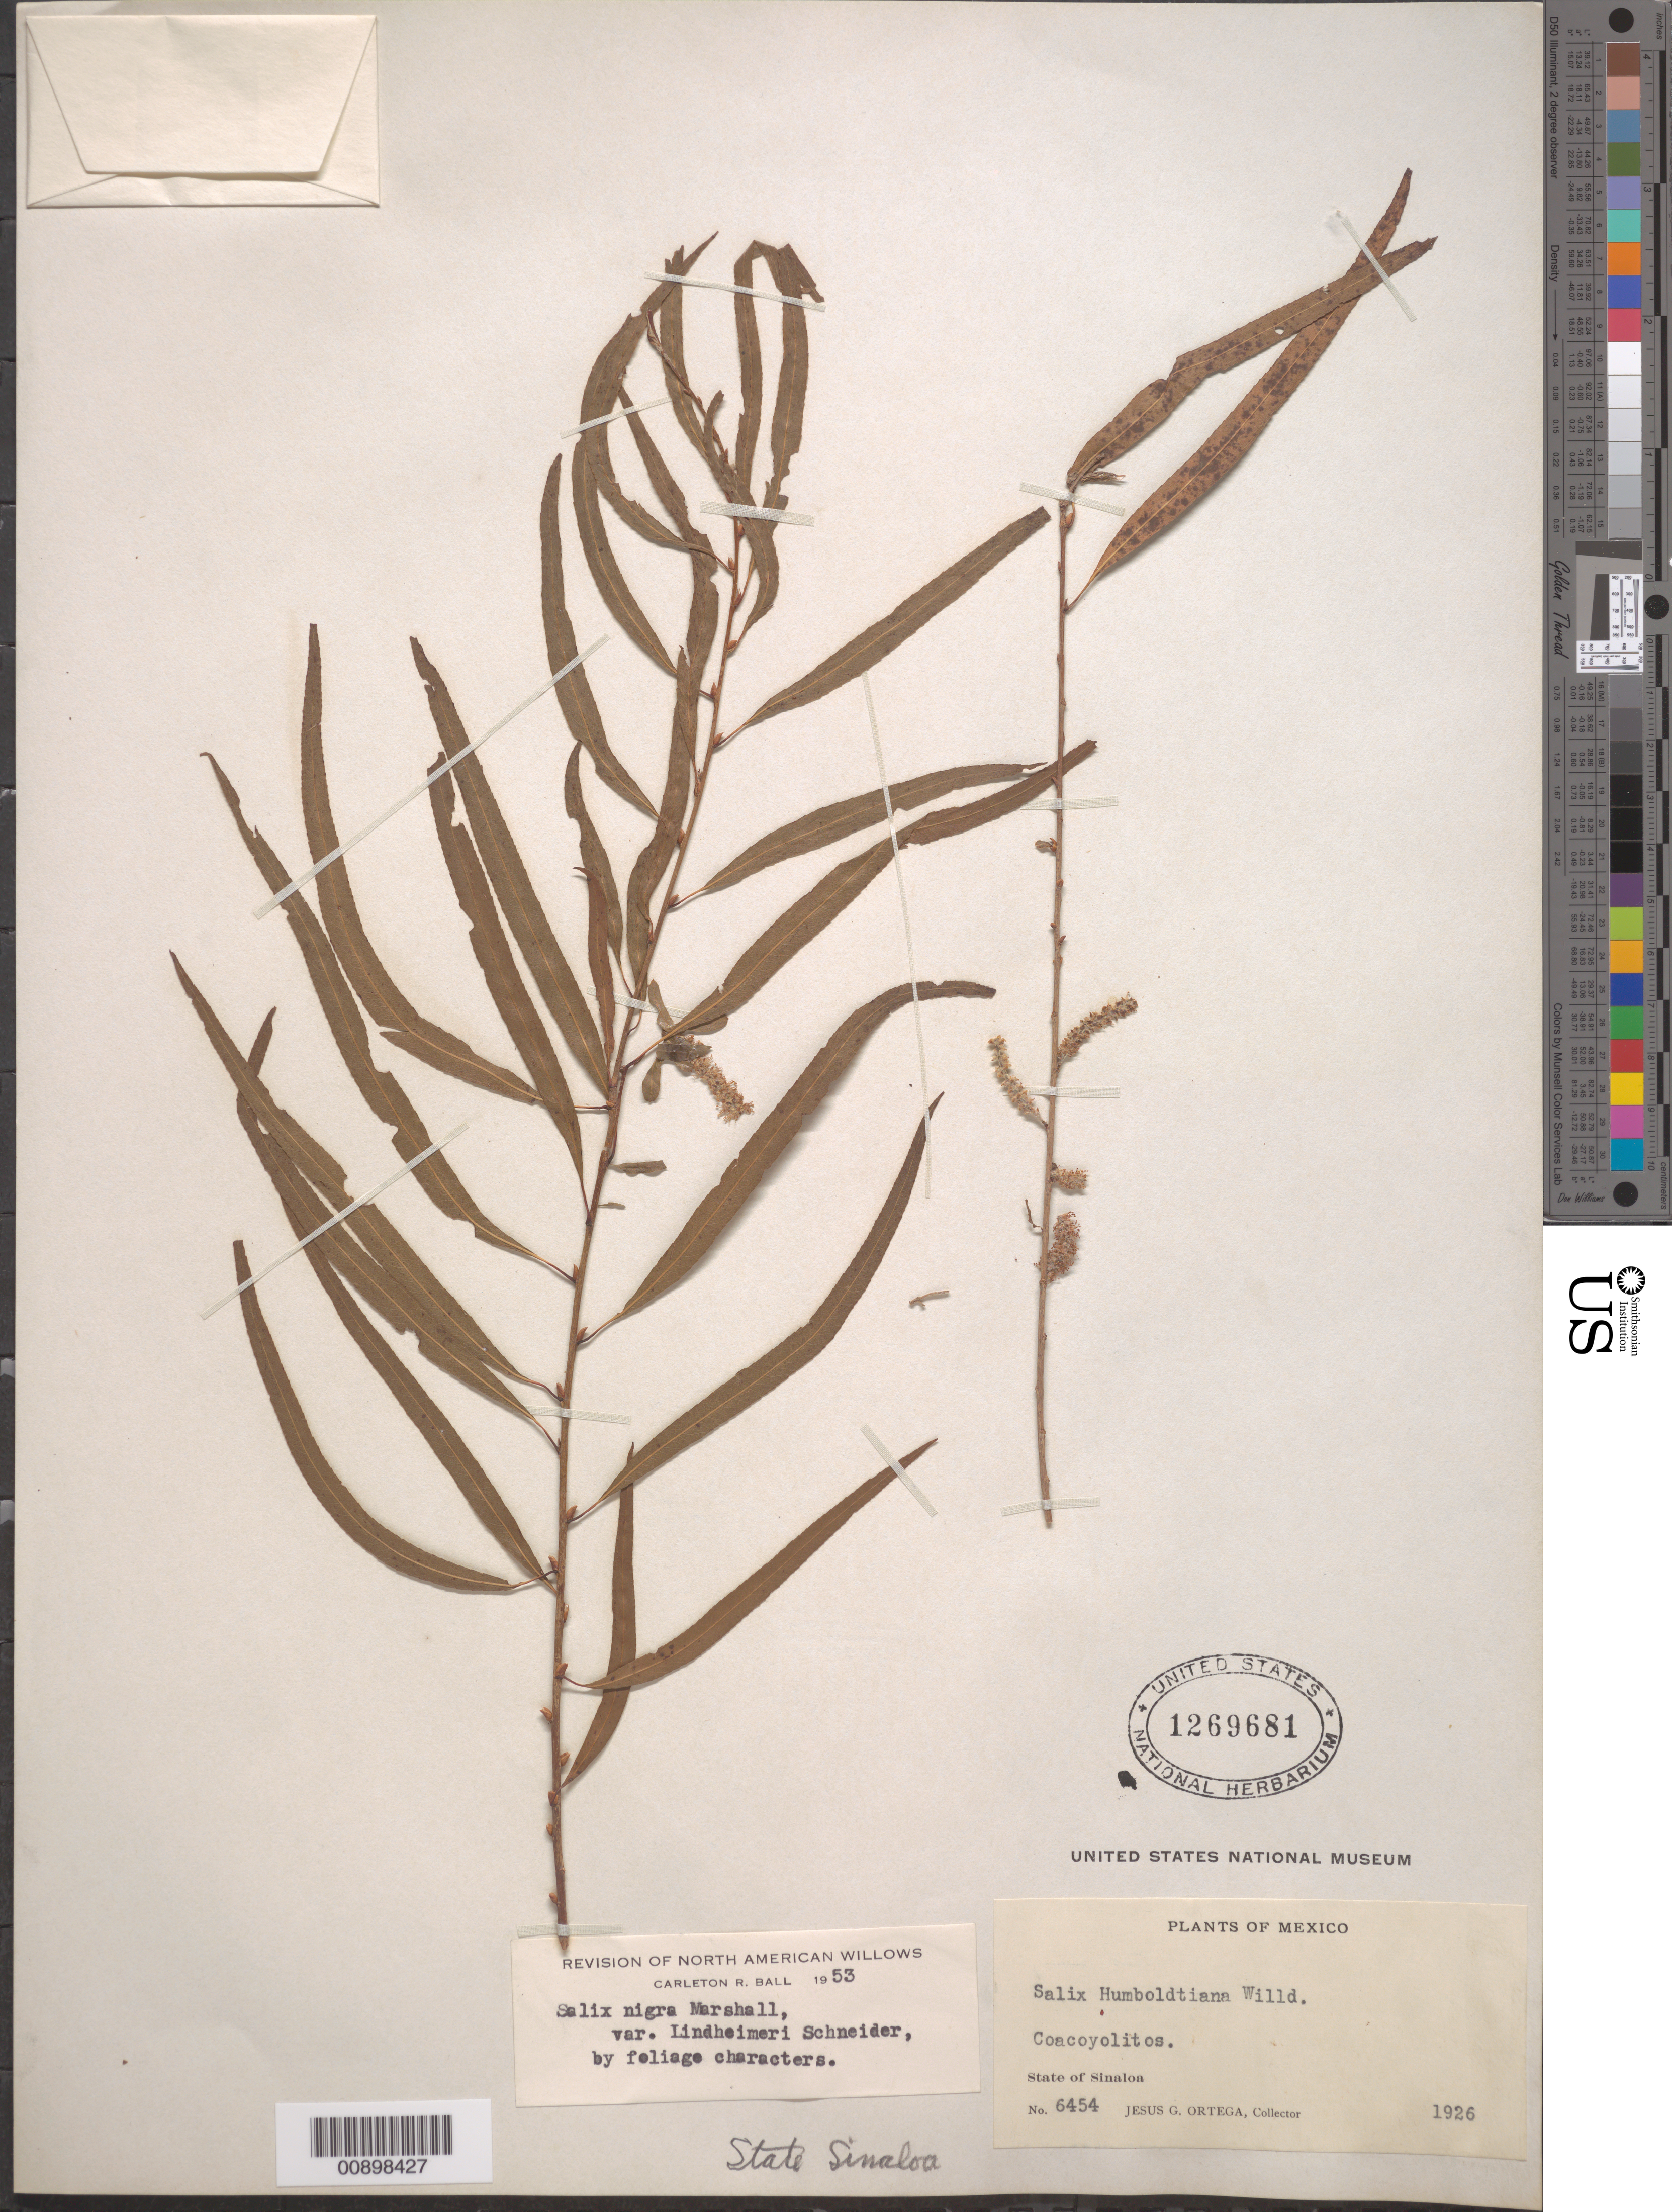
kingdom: Plantae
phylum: Tracheophyta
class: Magnoliopsida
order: Malpighiales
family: Salicaceae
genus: Salix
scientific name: Salix nigra var. lindheimeri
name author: C.K. Schneid.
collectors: J. Ortega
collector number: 6454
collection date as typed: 1926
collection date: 1926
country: Mexico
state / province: Sinaloa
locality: Coacoyolitos, Sinaloa.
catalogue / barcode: US 1269681